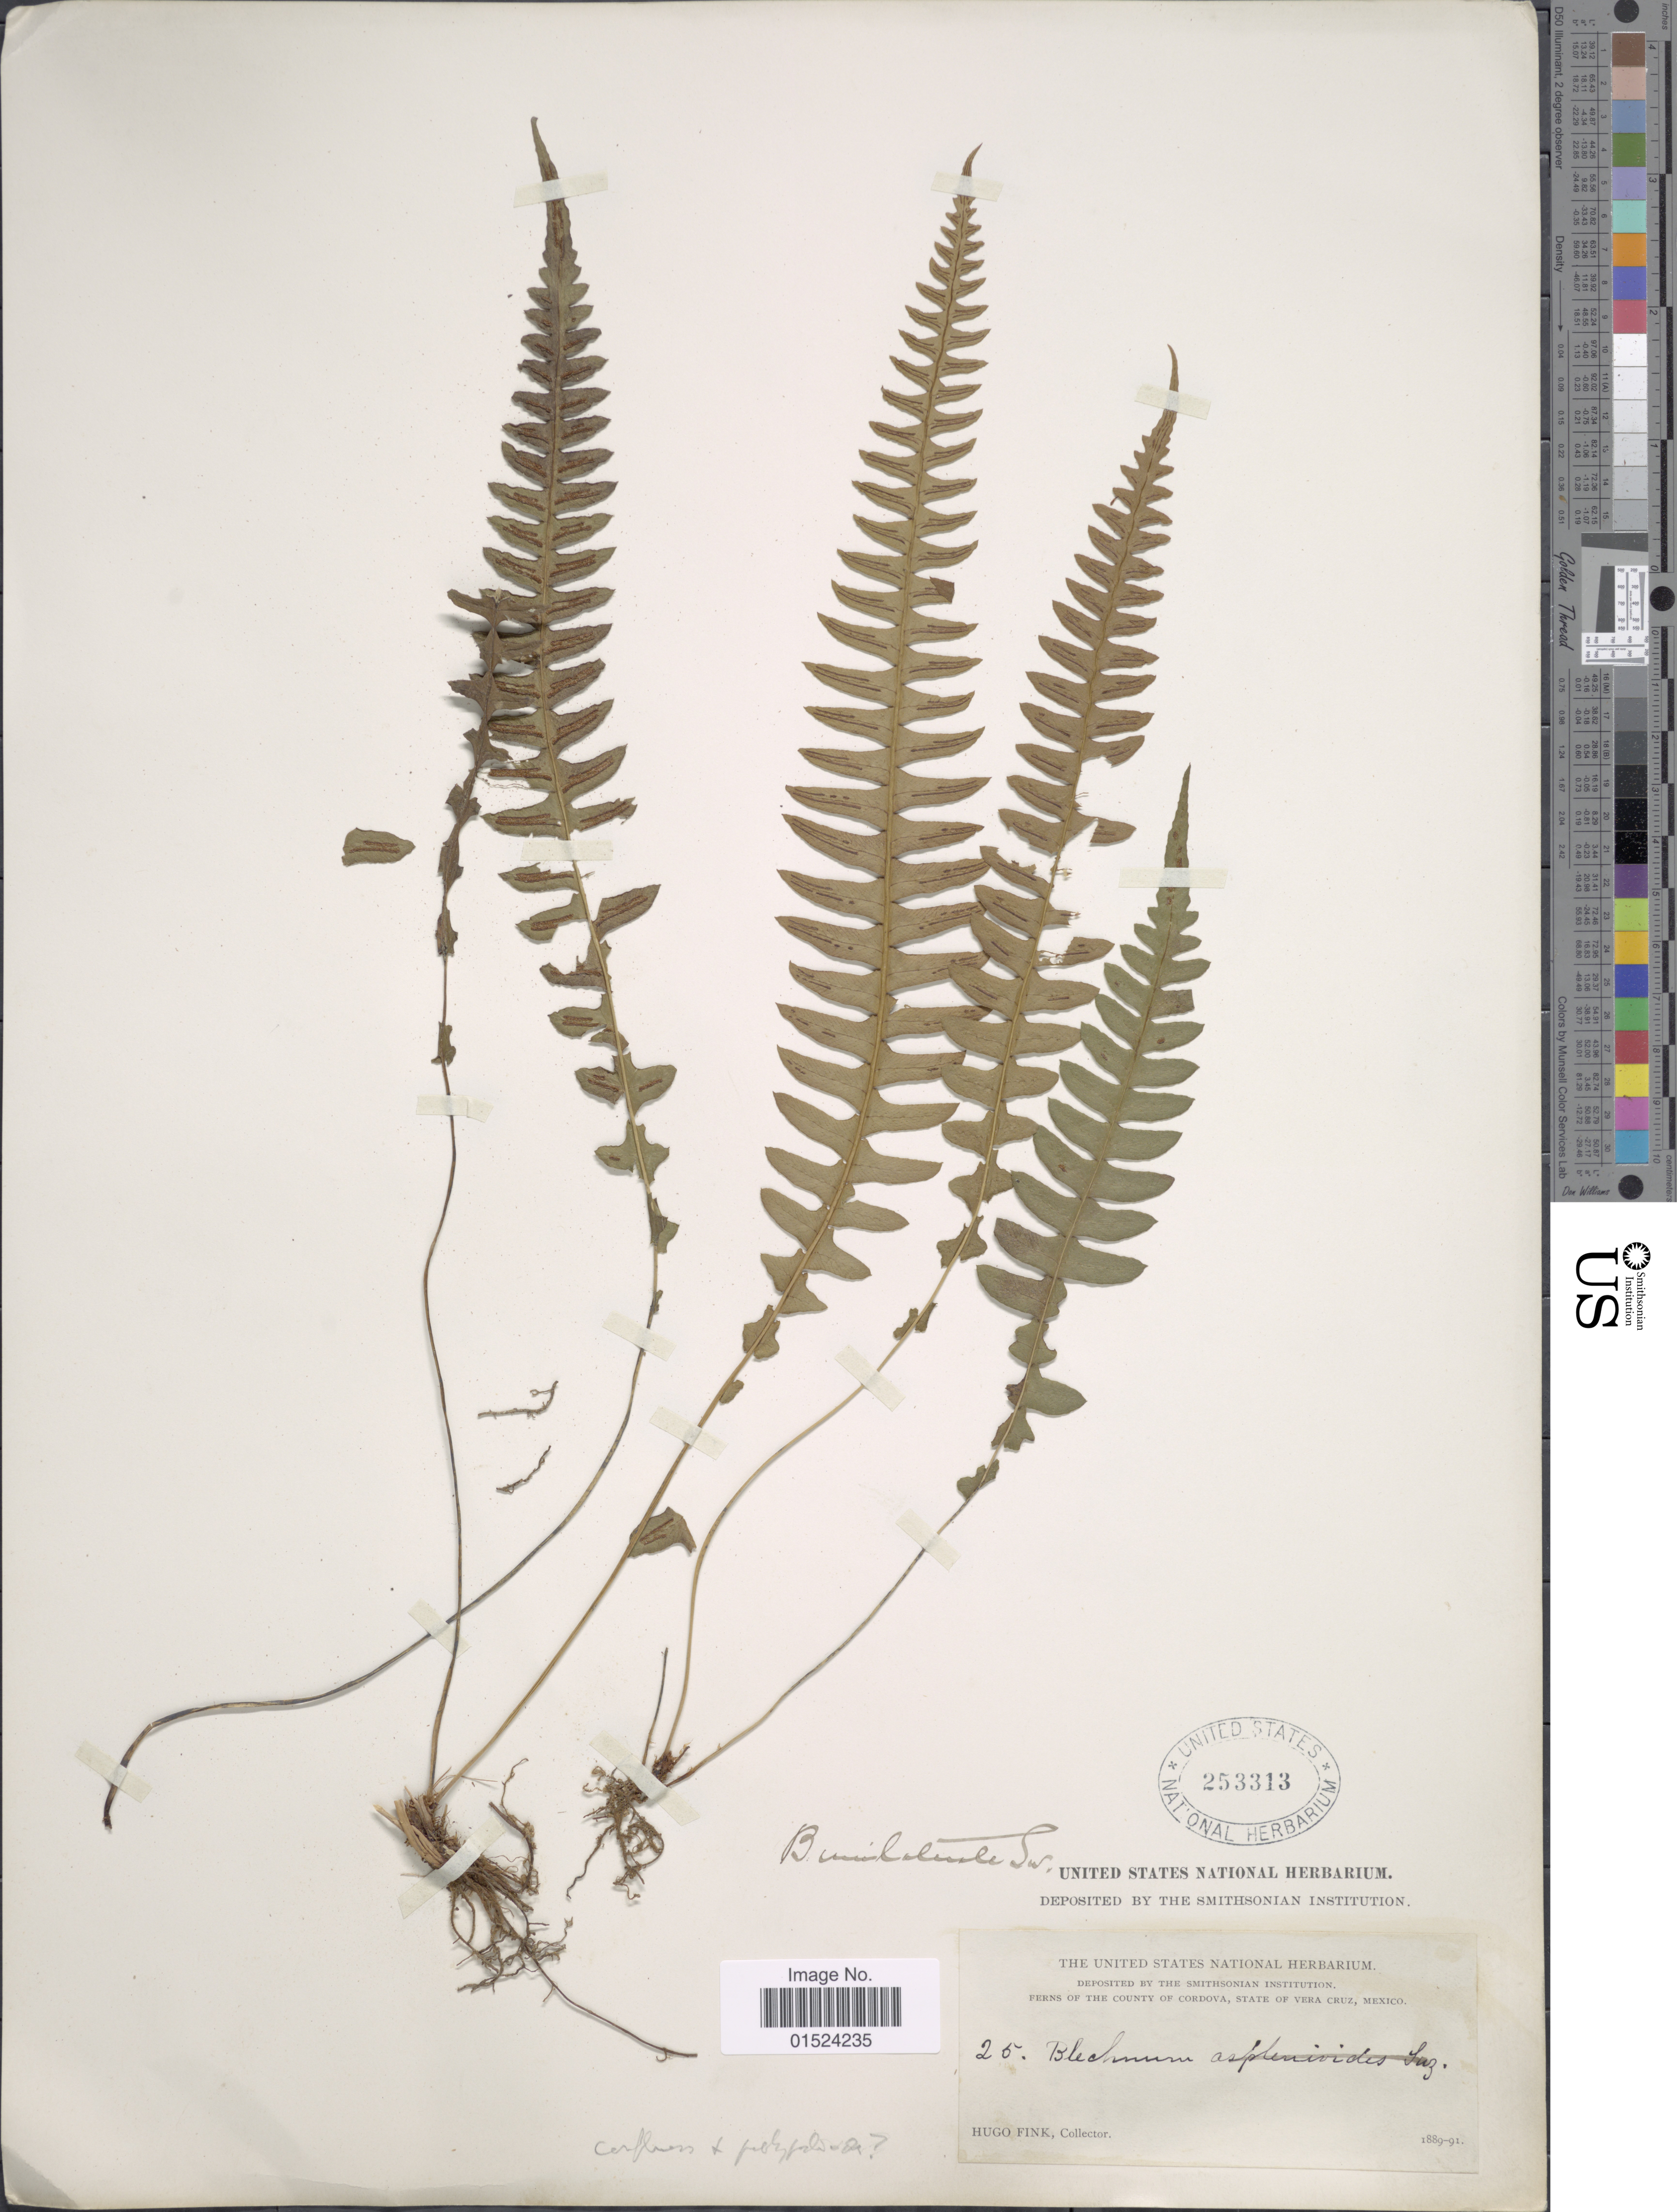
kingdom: Plantae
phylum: Tracheophyta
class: Polypodiopsida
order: Polypodiales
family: Blechnaceae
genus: Blechnum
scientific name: Blechnum occidentale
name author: L.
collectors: H. Fink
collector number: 25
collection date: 1889/1891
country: Mexico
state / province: Veracruz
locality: County of Cordova, Vera Cruz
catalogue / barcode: US 253313